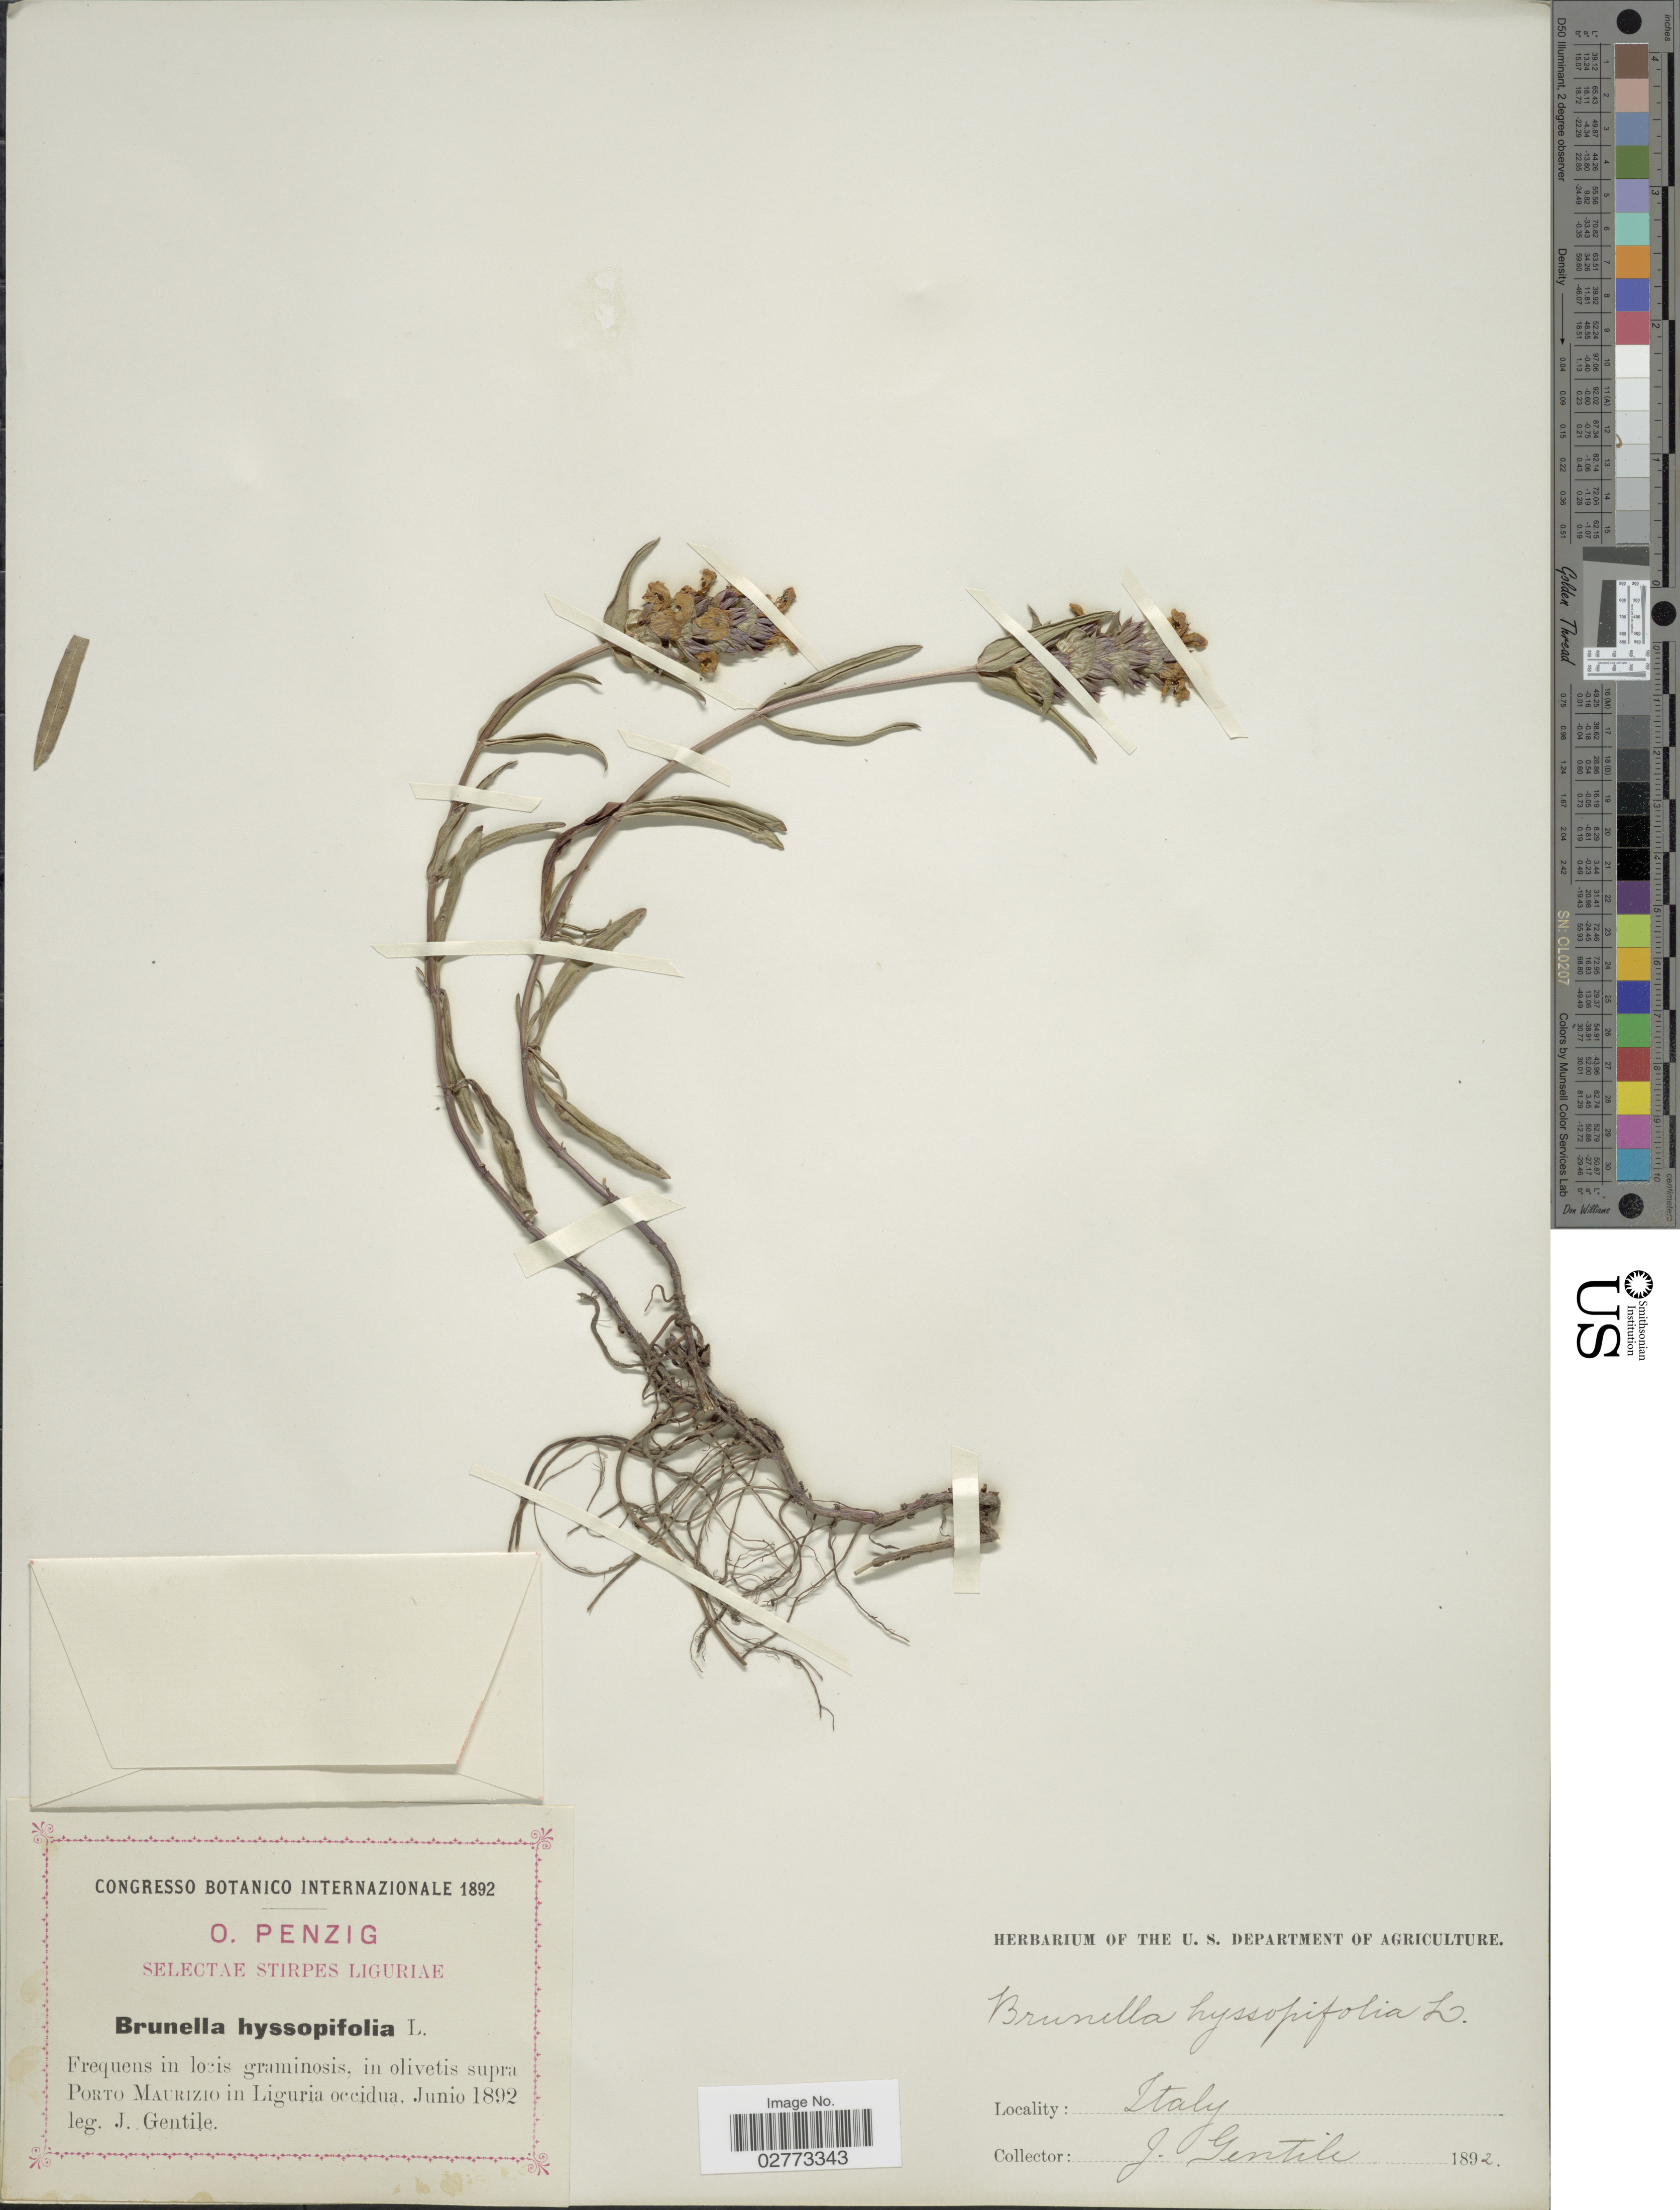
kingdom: Plantae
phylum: Tracheophyta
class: Magnoliopsida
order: Lamiales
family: Lamiaceae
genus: Prunella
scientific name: Prunella hyssopifolia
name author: L.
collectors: J. Gentile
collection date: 1892-06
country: Italy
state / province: Liguria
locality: Frequens in locis graminosis, in olivetis supra Porto Maurizio in Liguria occidua.